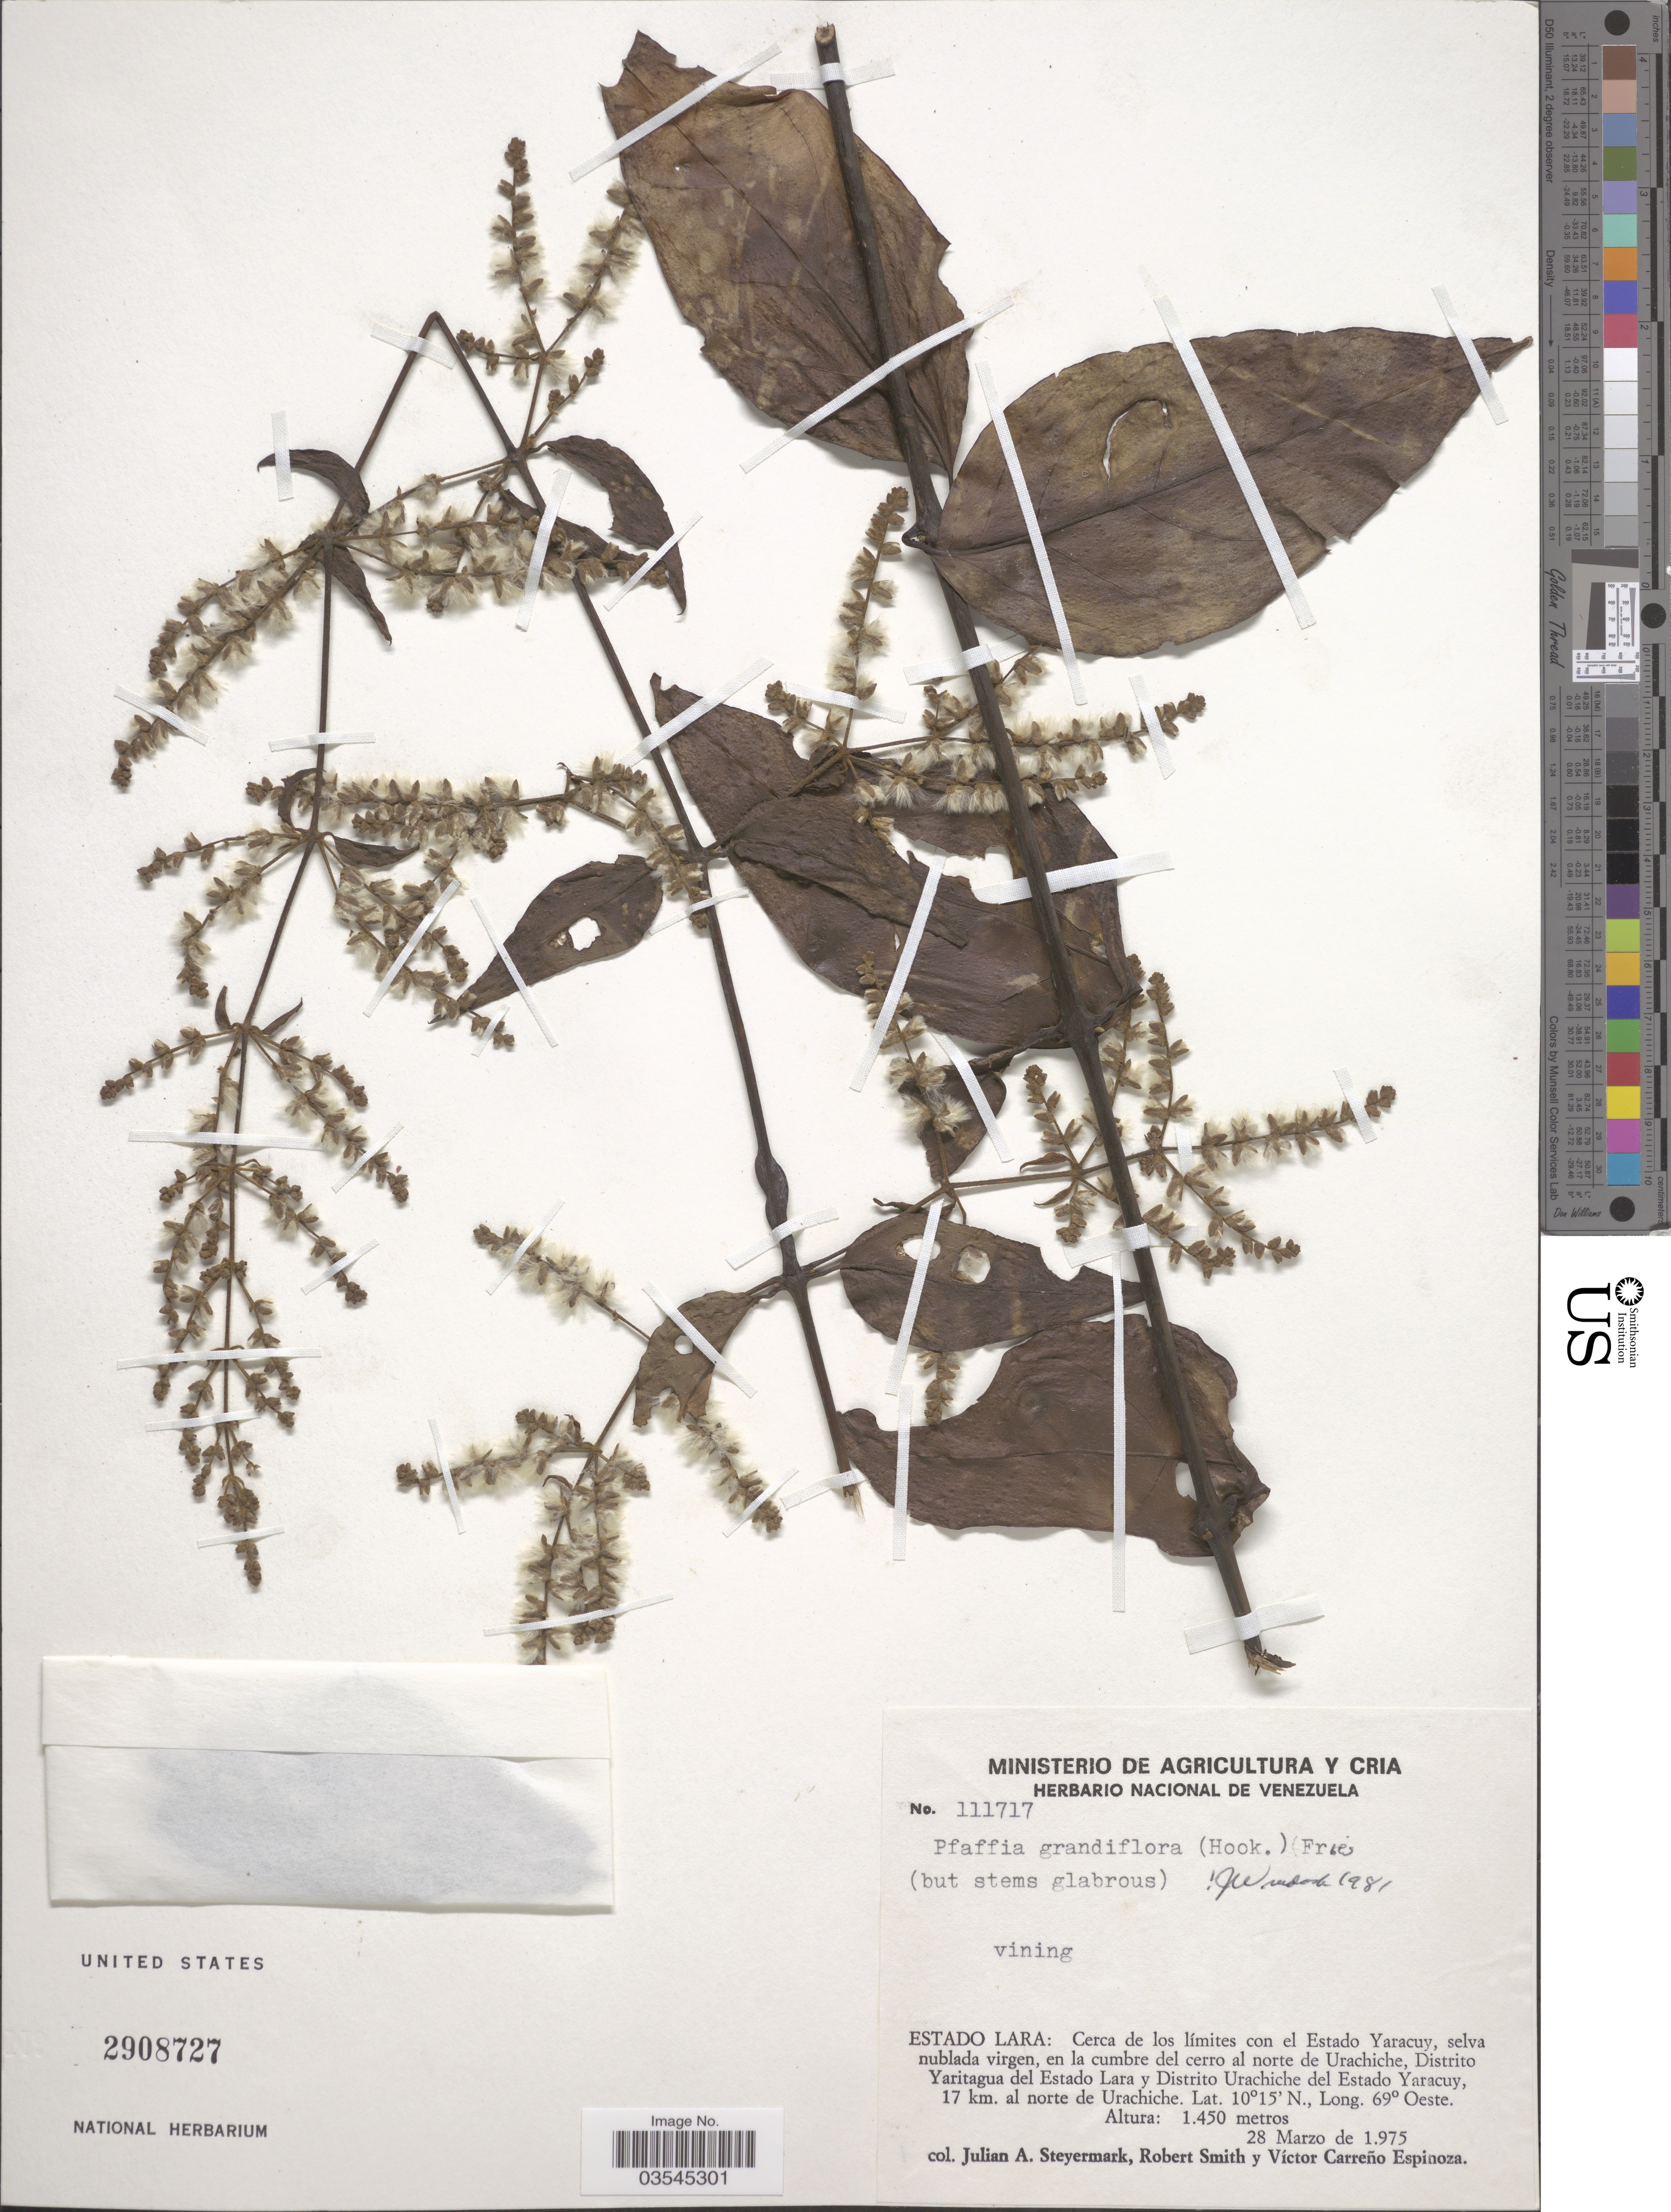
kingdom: Plantae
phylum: Tracheophyta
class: Magnoliopsida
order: Caryophyllales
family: Amaranthaceae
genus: Pfaffia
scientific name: Pfaffia grandiflora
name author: (Hook.) R.E. Fr.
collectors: J. Steyermark, R. F. Smith & V. Carreño E.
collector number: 111717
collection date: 1975-03-28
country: Venezuela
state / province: Lara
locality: Cerca de los límites con el Estado Yaracuy, selva nublada virgen, en la cumbre del cerro al norte de Urachiche, Distrito Yaritagua del Estado Lara y Distrito Urachiche del Estado Yaracuy, 17 km. al norte de Urachiche.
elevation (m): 1450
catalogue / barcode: US 2908727